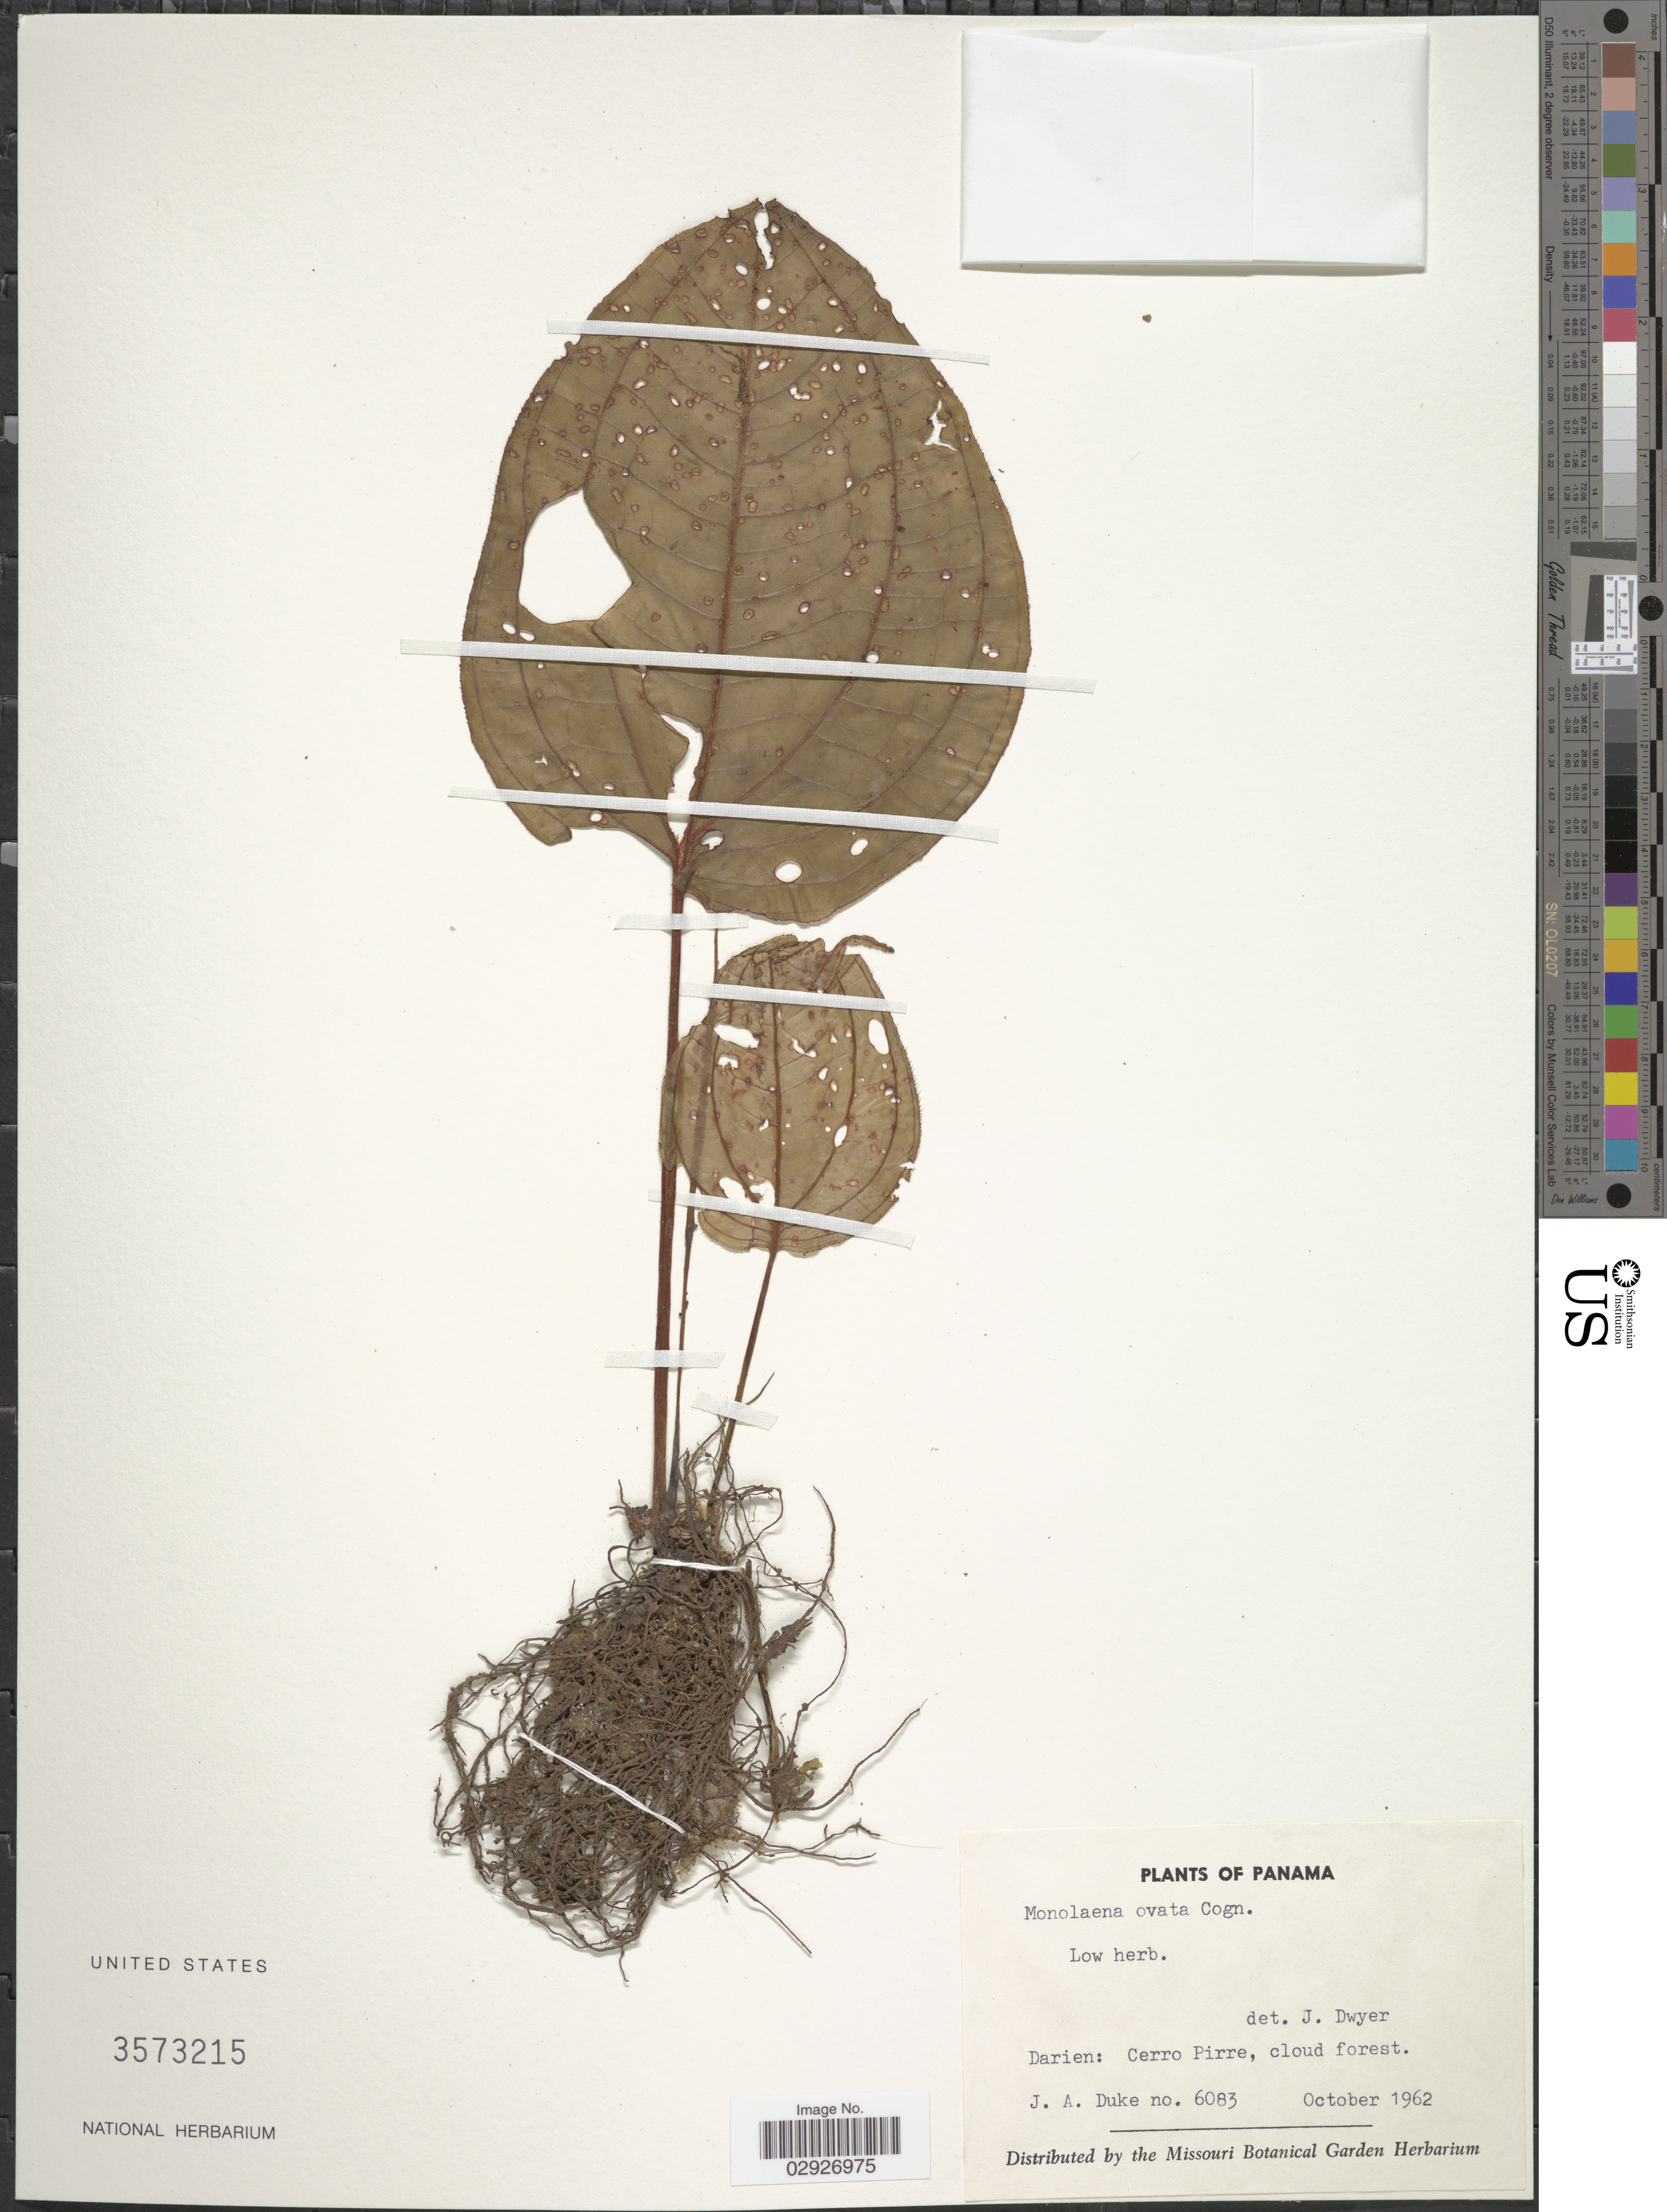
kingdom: Plantae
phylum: Tracheophyta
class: Magnoliopsida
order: Myrtales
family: Melastomataceae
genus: Monolena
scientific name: Monolena ovata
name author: Cogn.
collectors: J. A. Duke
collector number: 6083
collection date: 1962-10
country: Panama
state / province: Darién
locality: Darien: Cerro Pirre, cloud forest.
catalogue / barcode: US 3573215